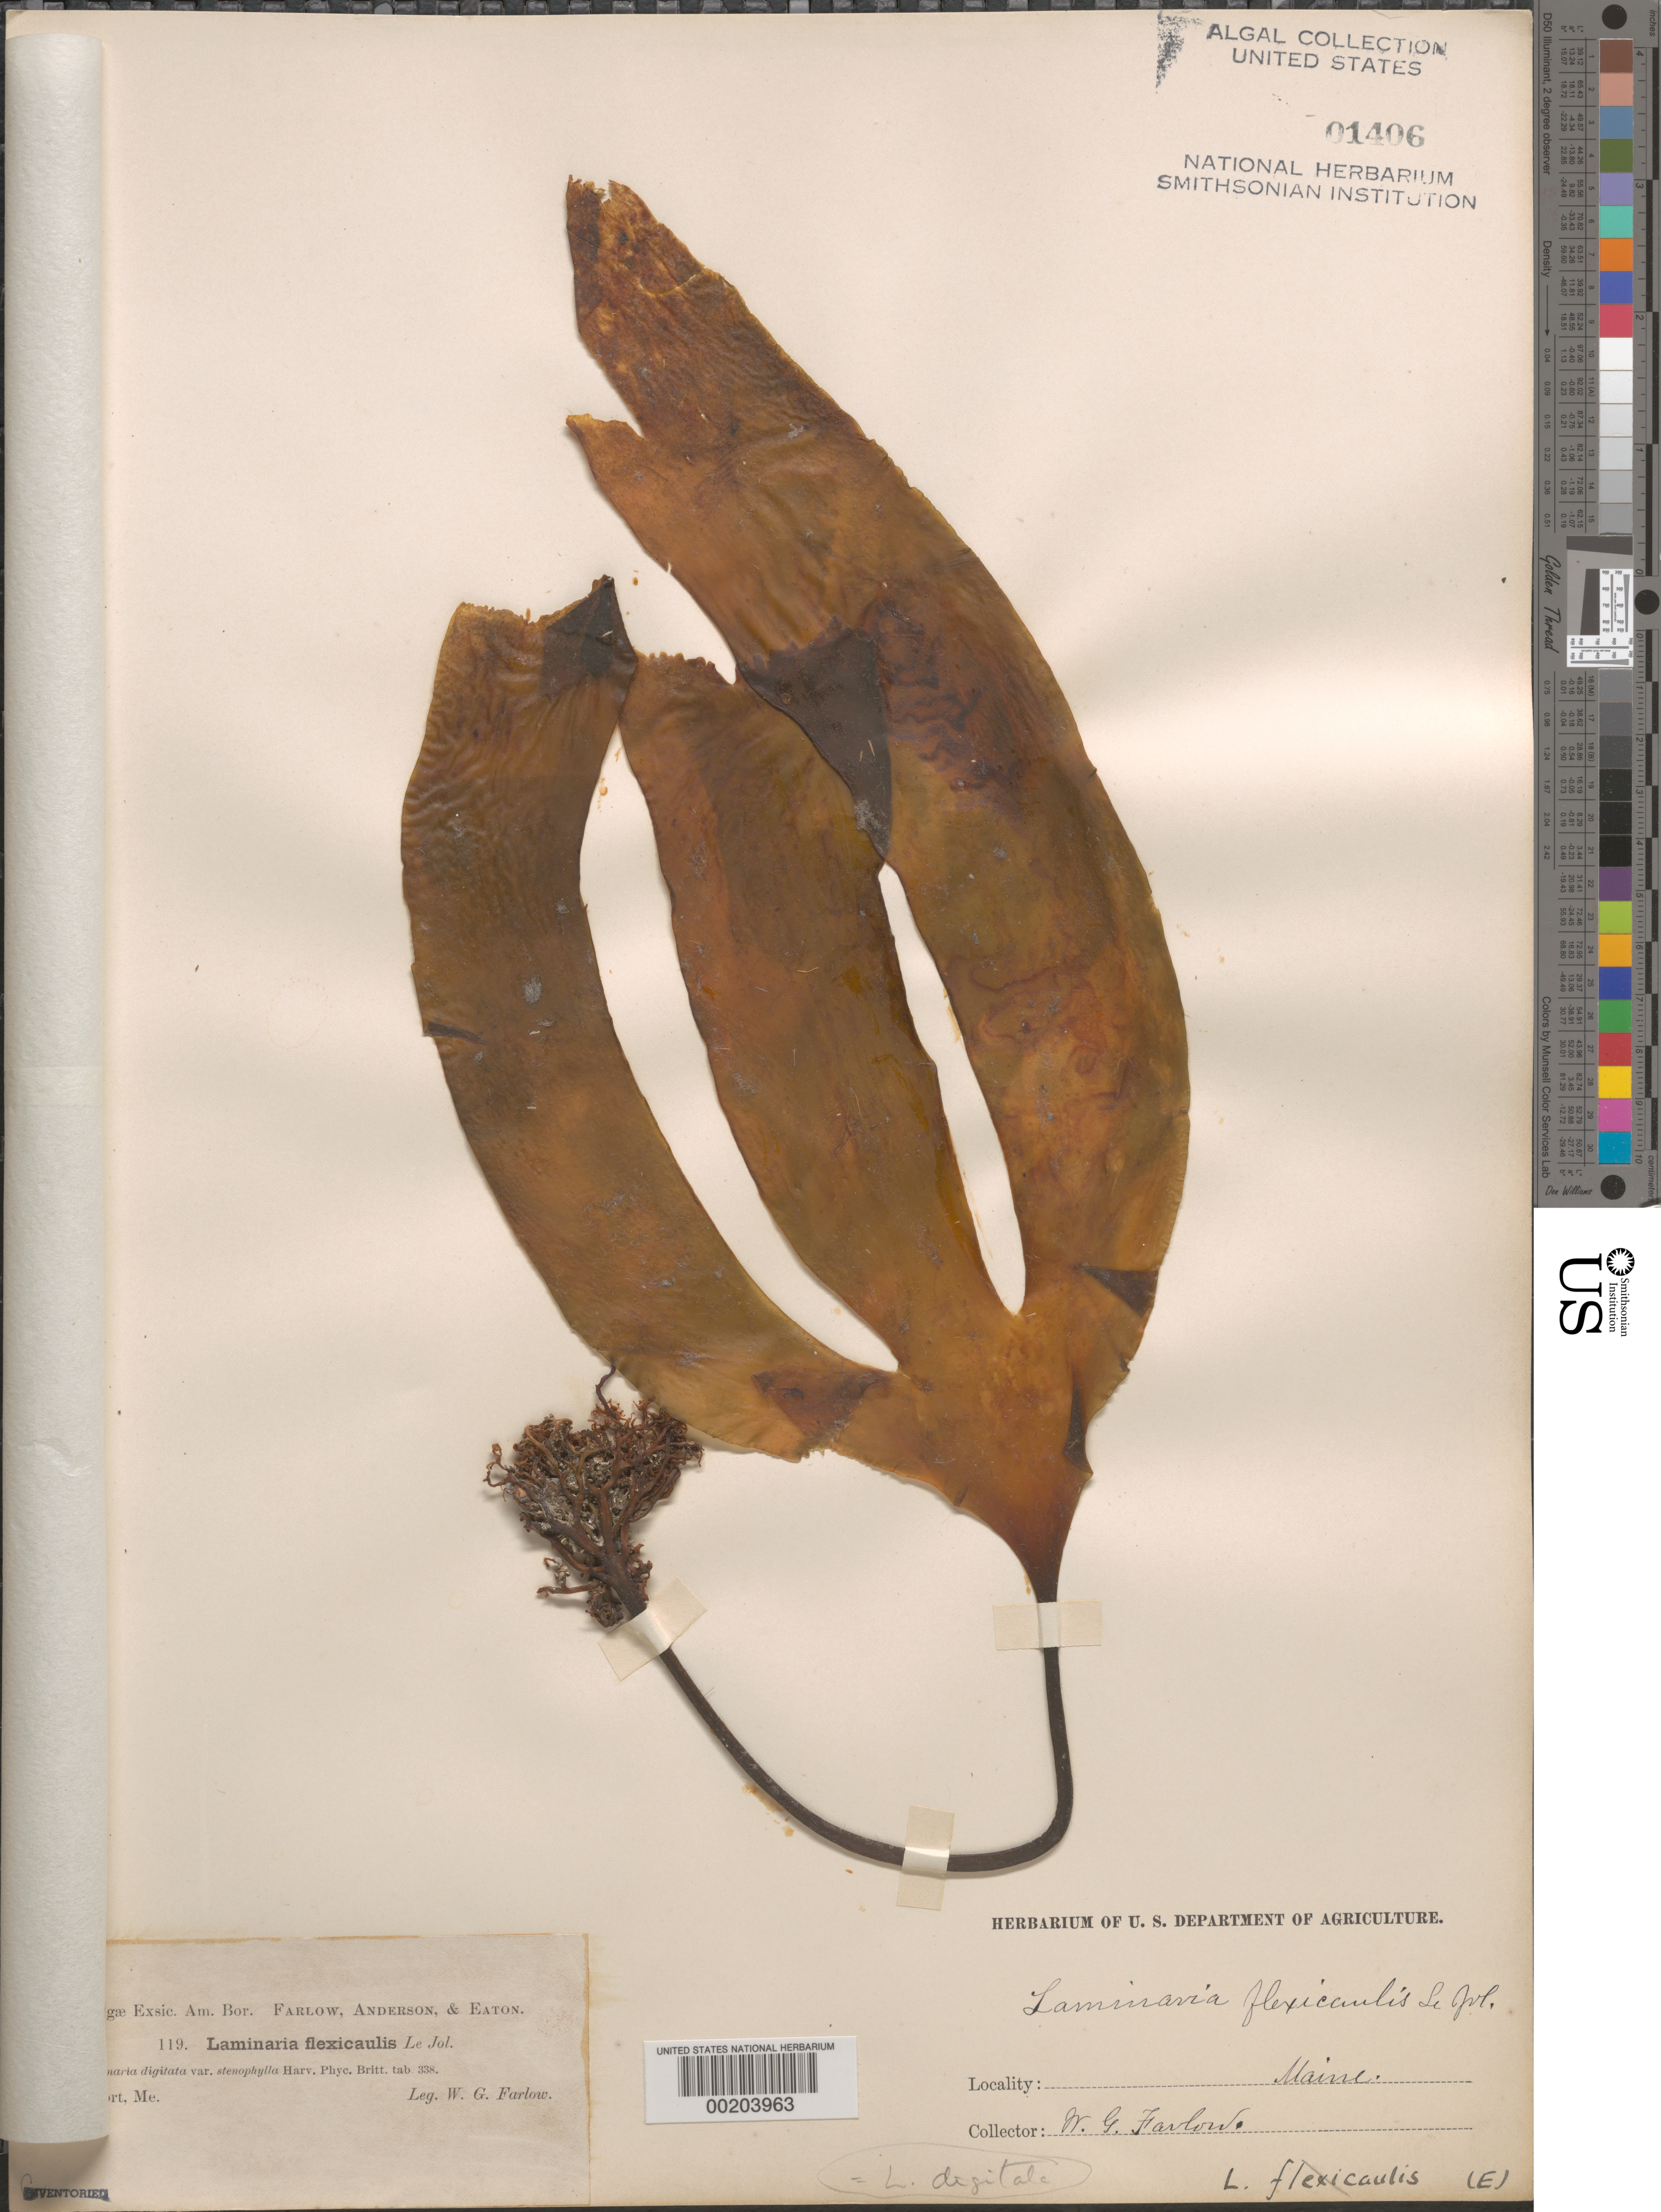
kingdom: Chromista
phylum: Ochrophyta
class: Phaeophyceae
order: Laminariales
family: Laminariaceae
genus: Laminaria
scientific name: Laminaria digitata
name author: (Hudson) J.V.Lamouroux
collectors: W. G. Farlow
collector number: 119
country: United States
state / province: Maine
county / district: Washington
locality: Eastport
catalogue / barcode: US 1406